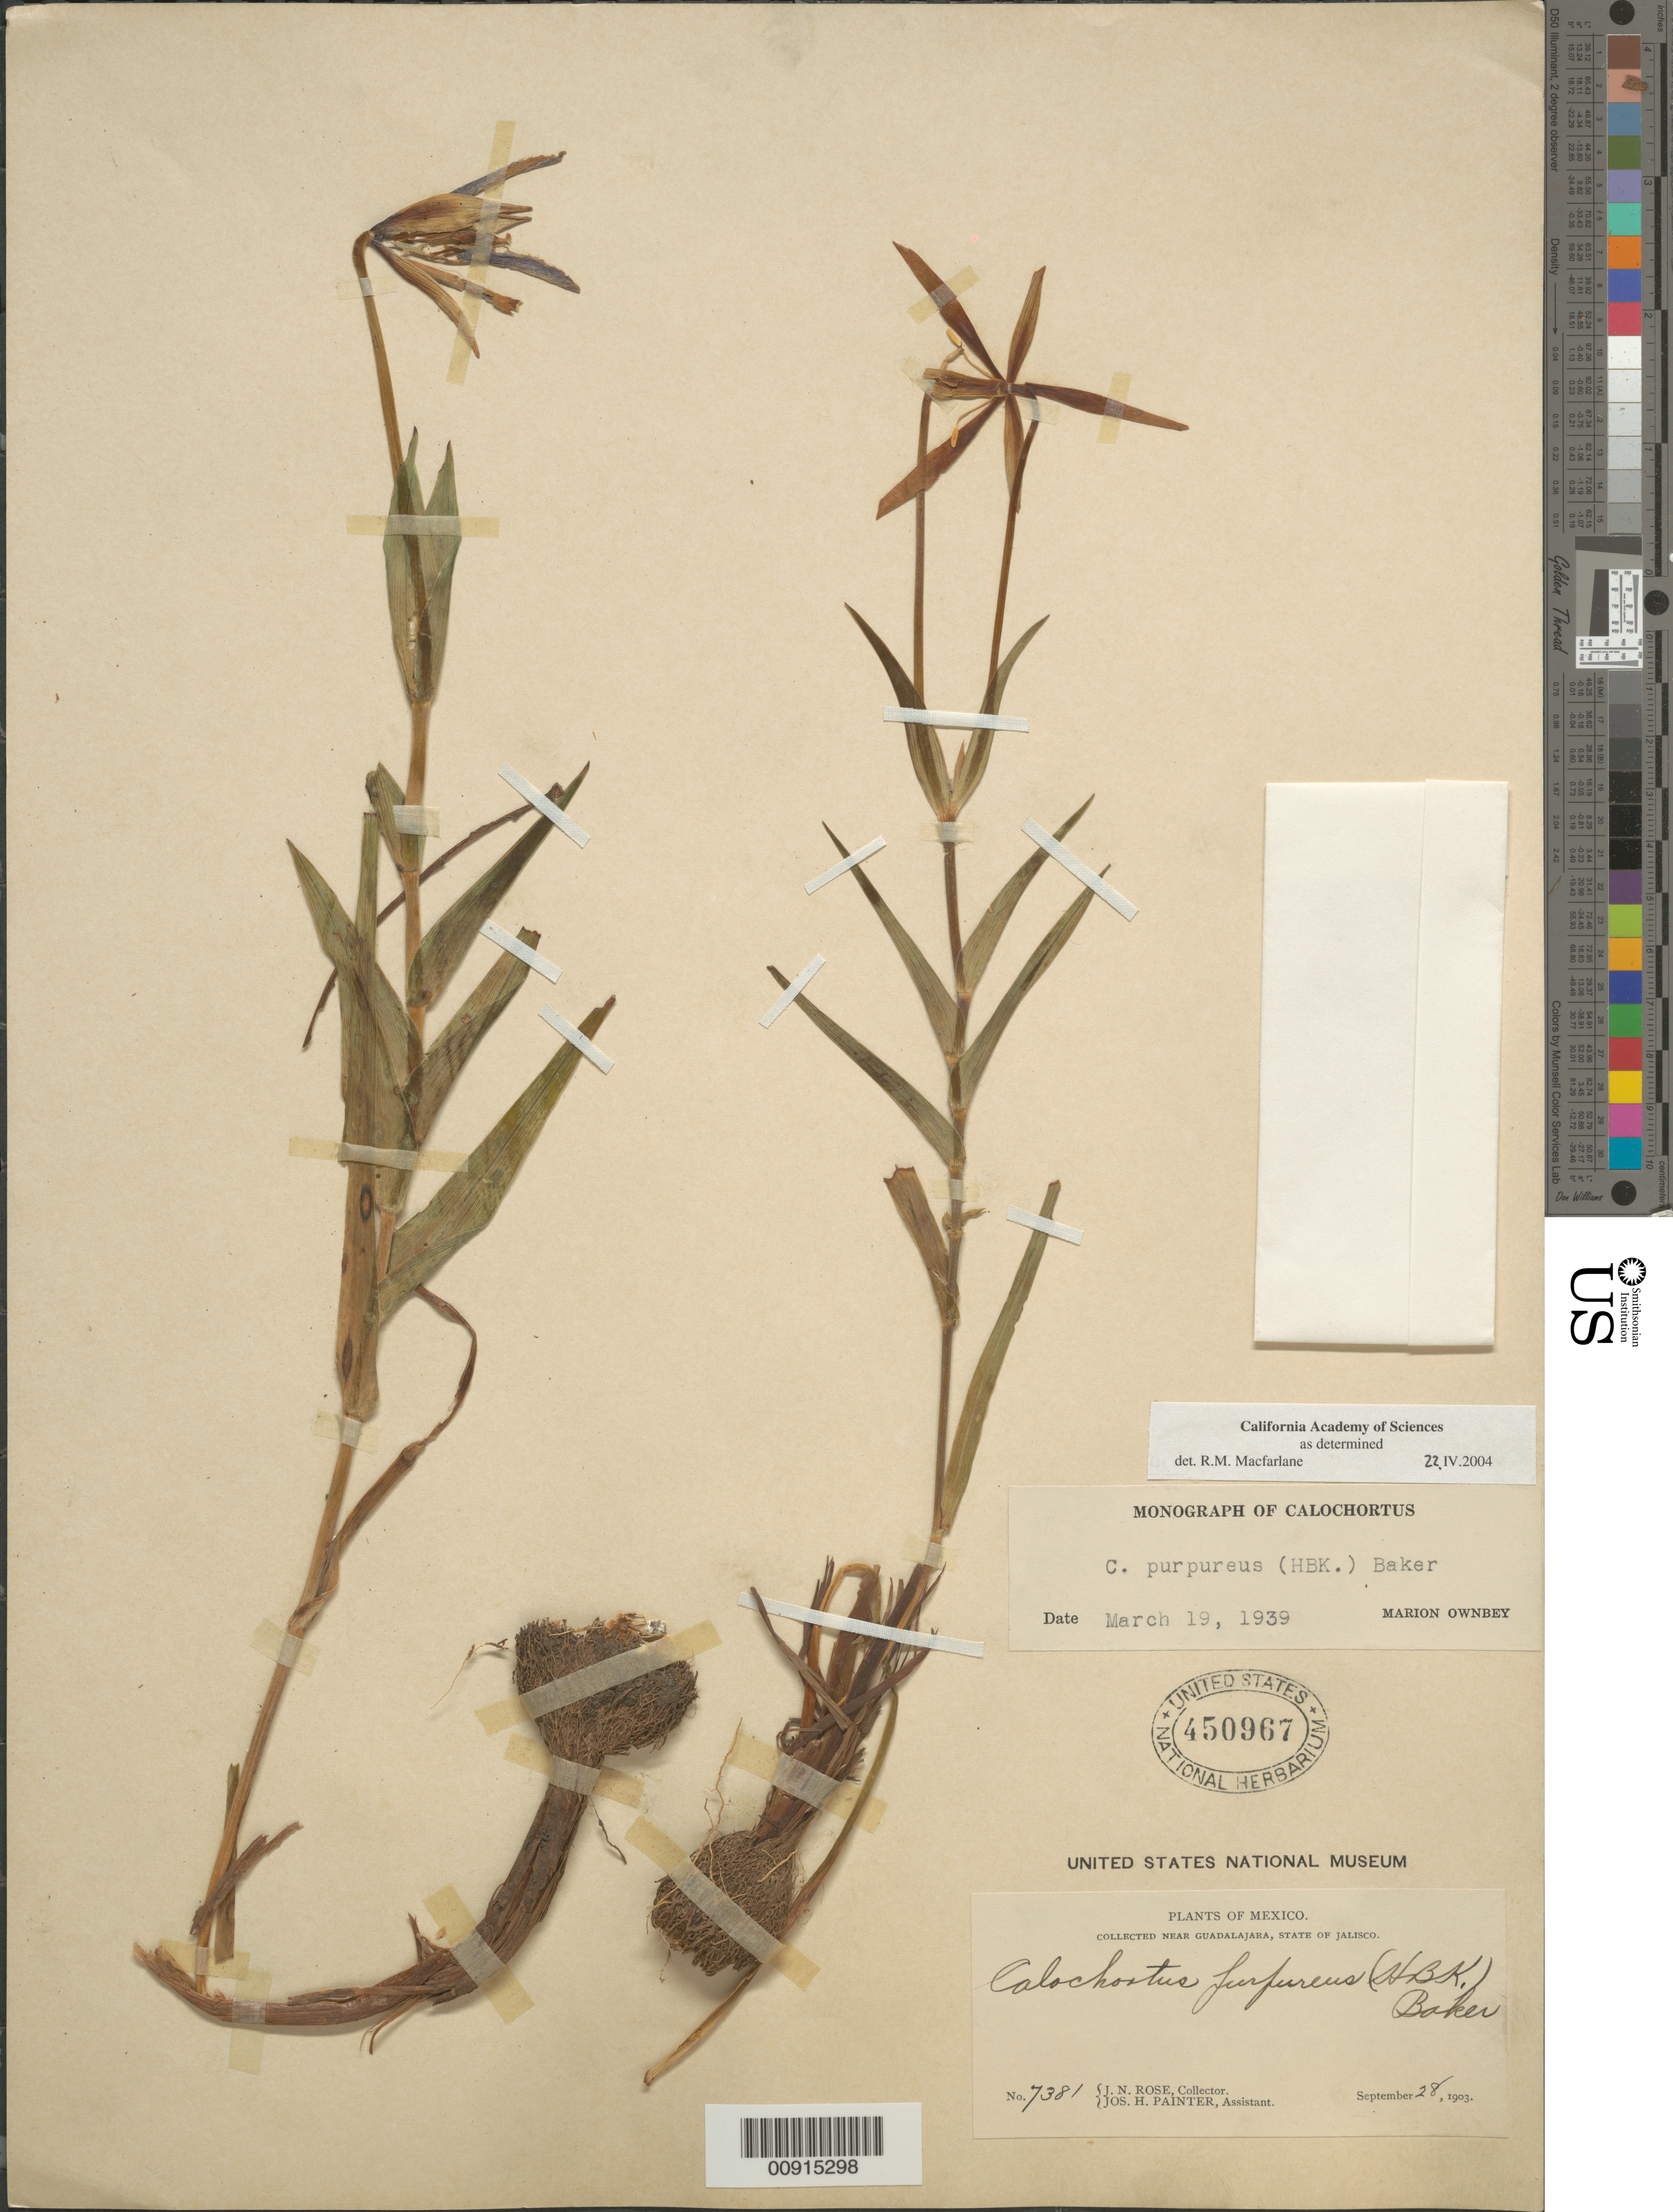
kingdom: Plantae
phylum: Tracheophyta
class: Liliopsida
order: Liliales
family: Liliaceae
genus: Calochortus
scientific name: Calochortus purpureus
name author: (Kunth) Baker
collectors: J. N. Rose & J. H. Painter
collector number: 7381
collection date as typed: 28 Sep 1903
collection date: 1903-09-28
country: Mexico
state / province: Jalisco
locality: Near Guadalajara, State of Jalisco.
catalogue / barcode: US 450967